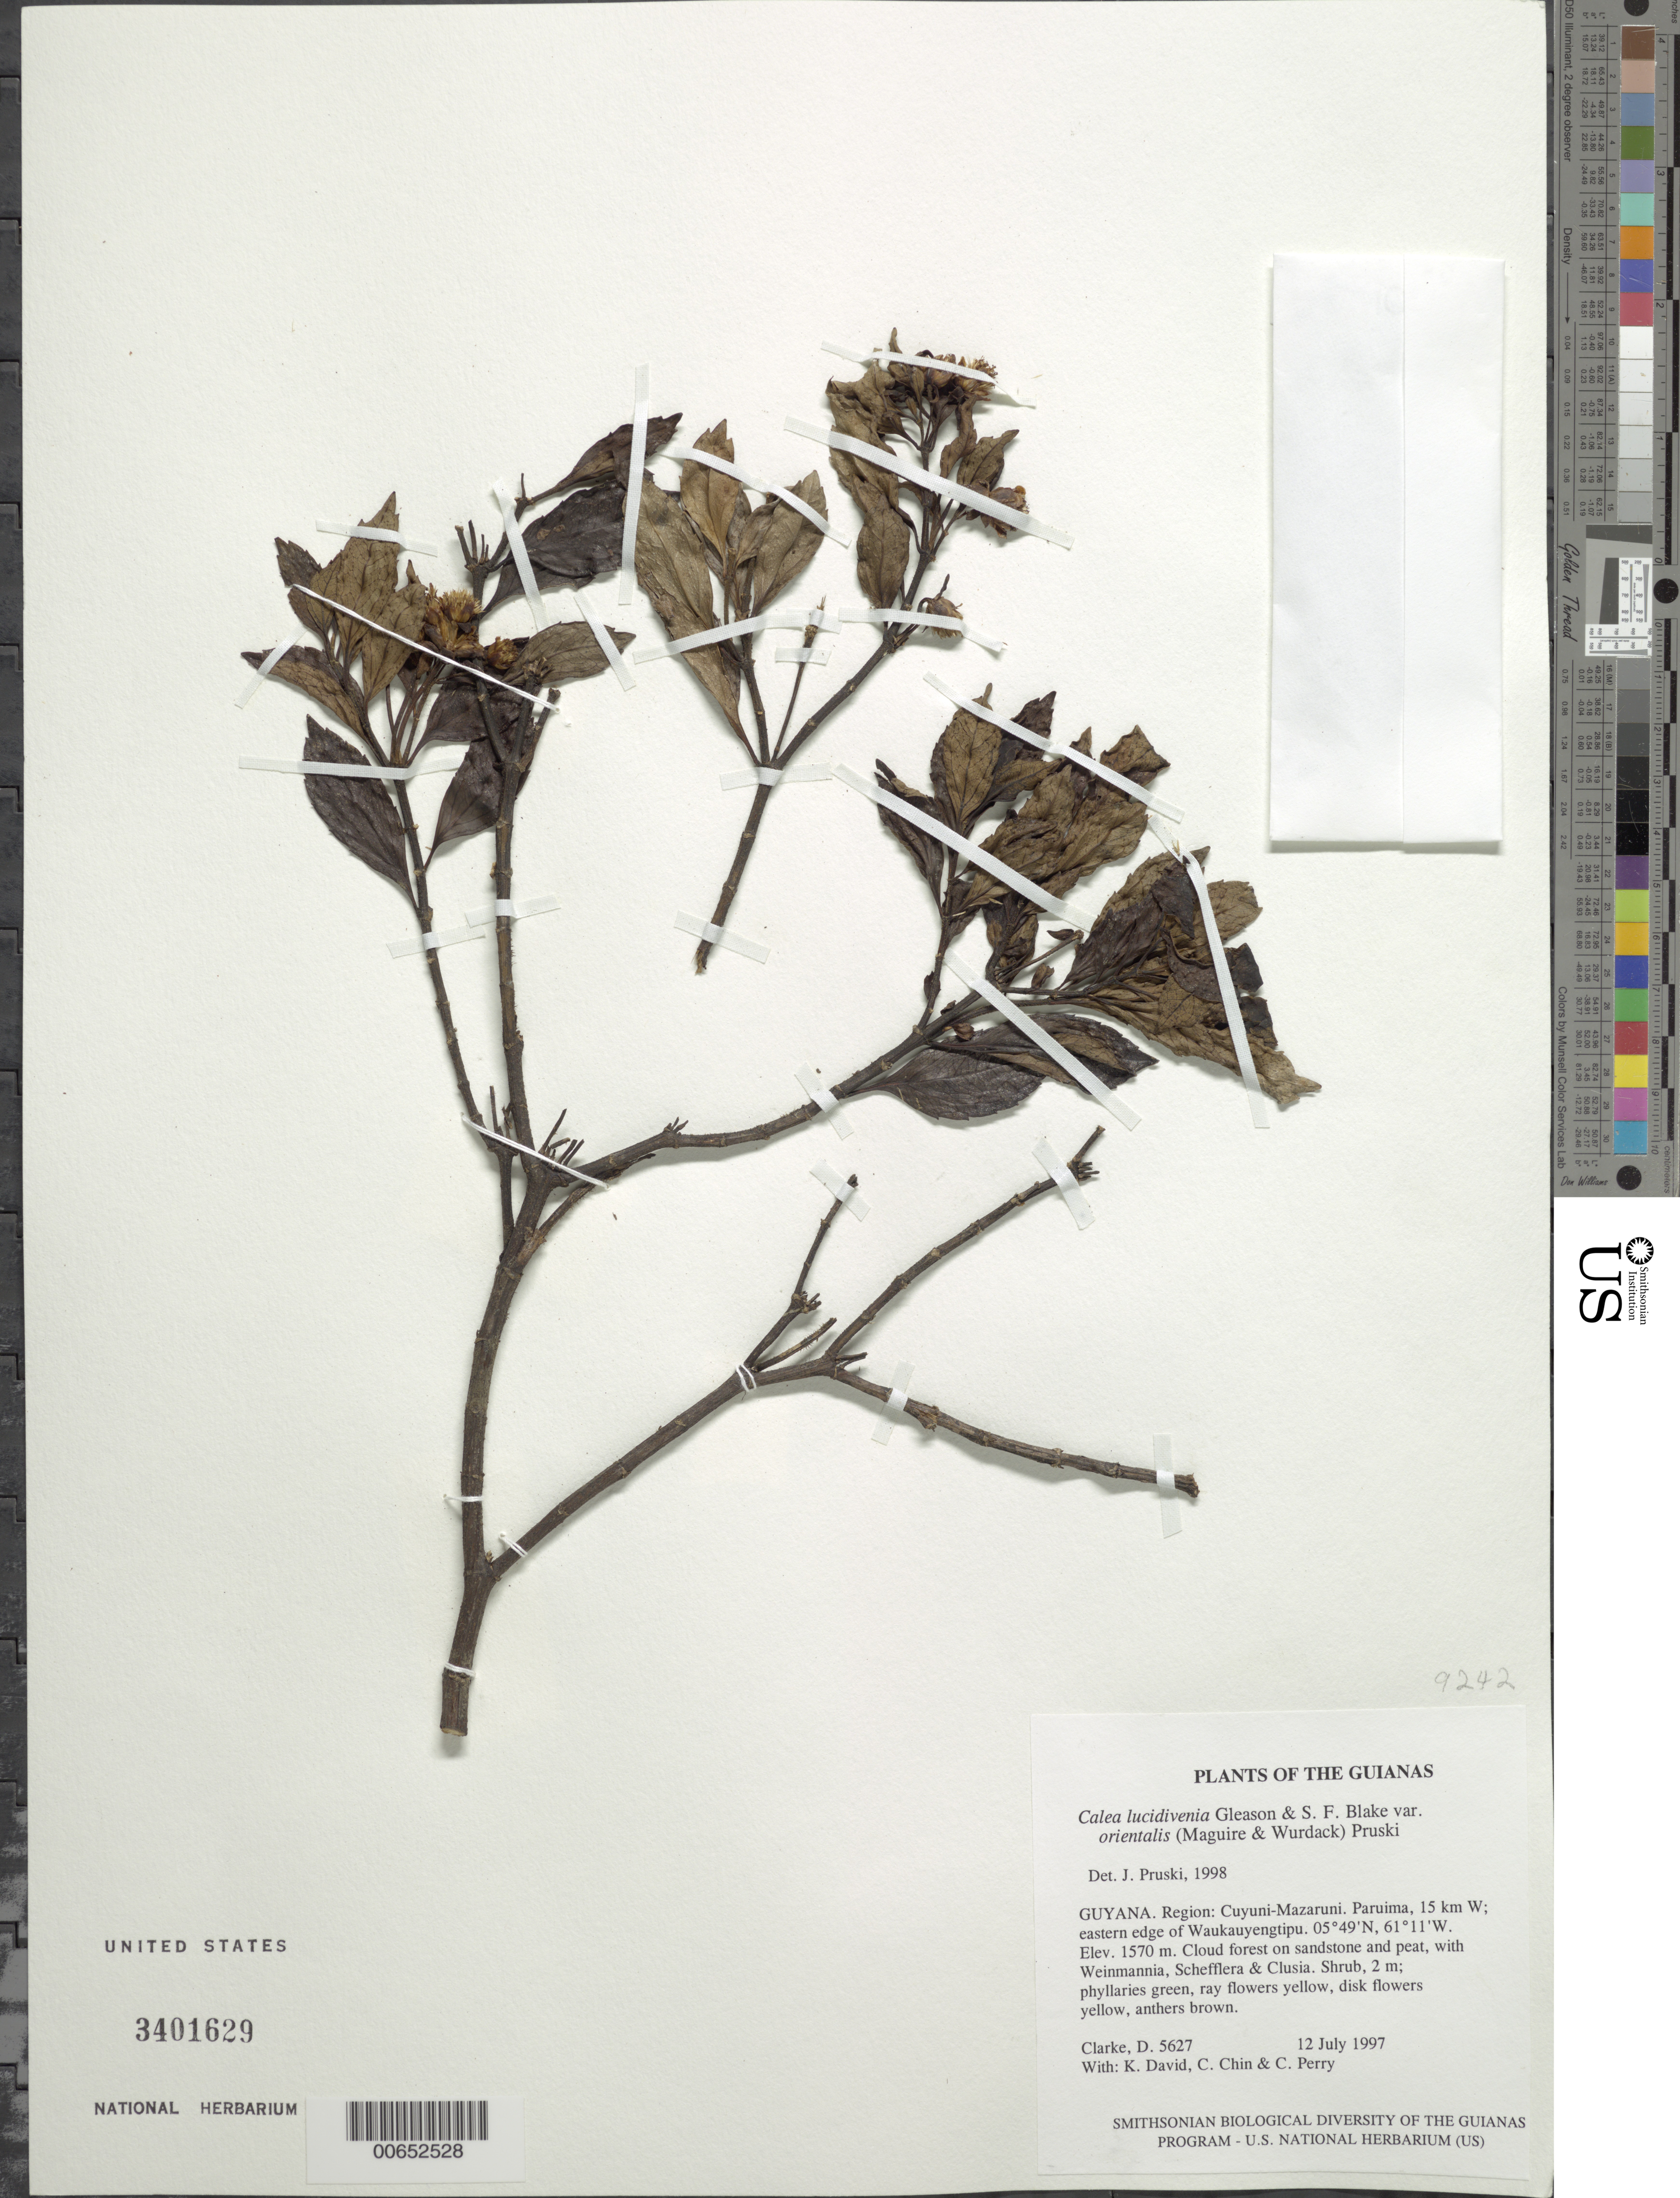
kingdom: Plantae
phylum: Tracheophyta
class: Magnoliopsida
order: Asterales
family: Asteraceae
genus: Calea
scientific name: Calea lucidivenia var. orientalis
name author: (Maguire & Wurdack) Pruski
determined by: Pruski, J. F.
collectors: H. D. Clarke, K. David, C. Chin & C. Perry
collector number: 5627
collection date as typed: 12 July 1997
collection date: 1997-07-12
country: Guyana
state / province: Cuyuni-Mazaruni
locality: Paruima, 15 km W; eastern edge of Waukauyengtipu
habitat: Cloud forest on sandstone and peat, with Weinmannia, Schefflera & Clusia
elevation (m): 1570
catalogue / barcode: US 3401629